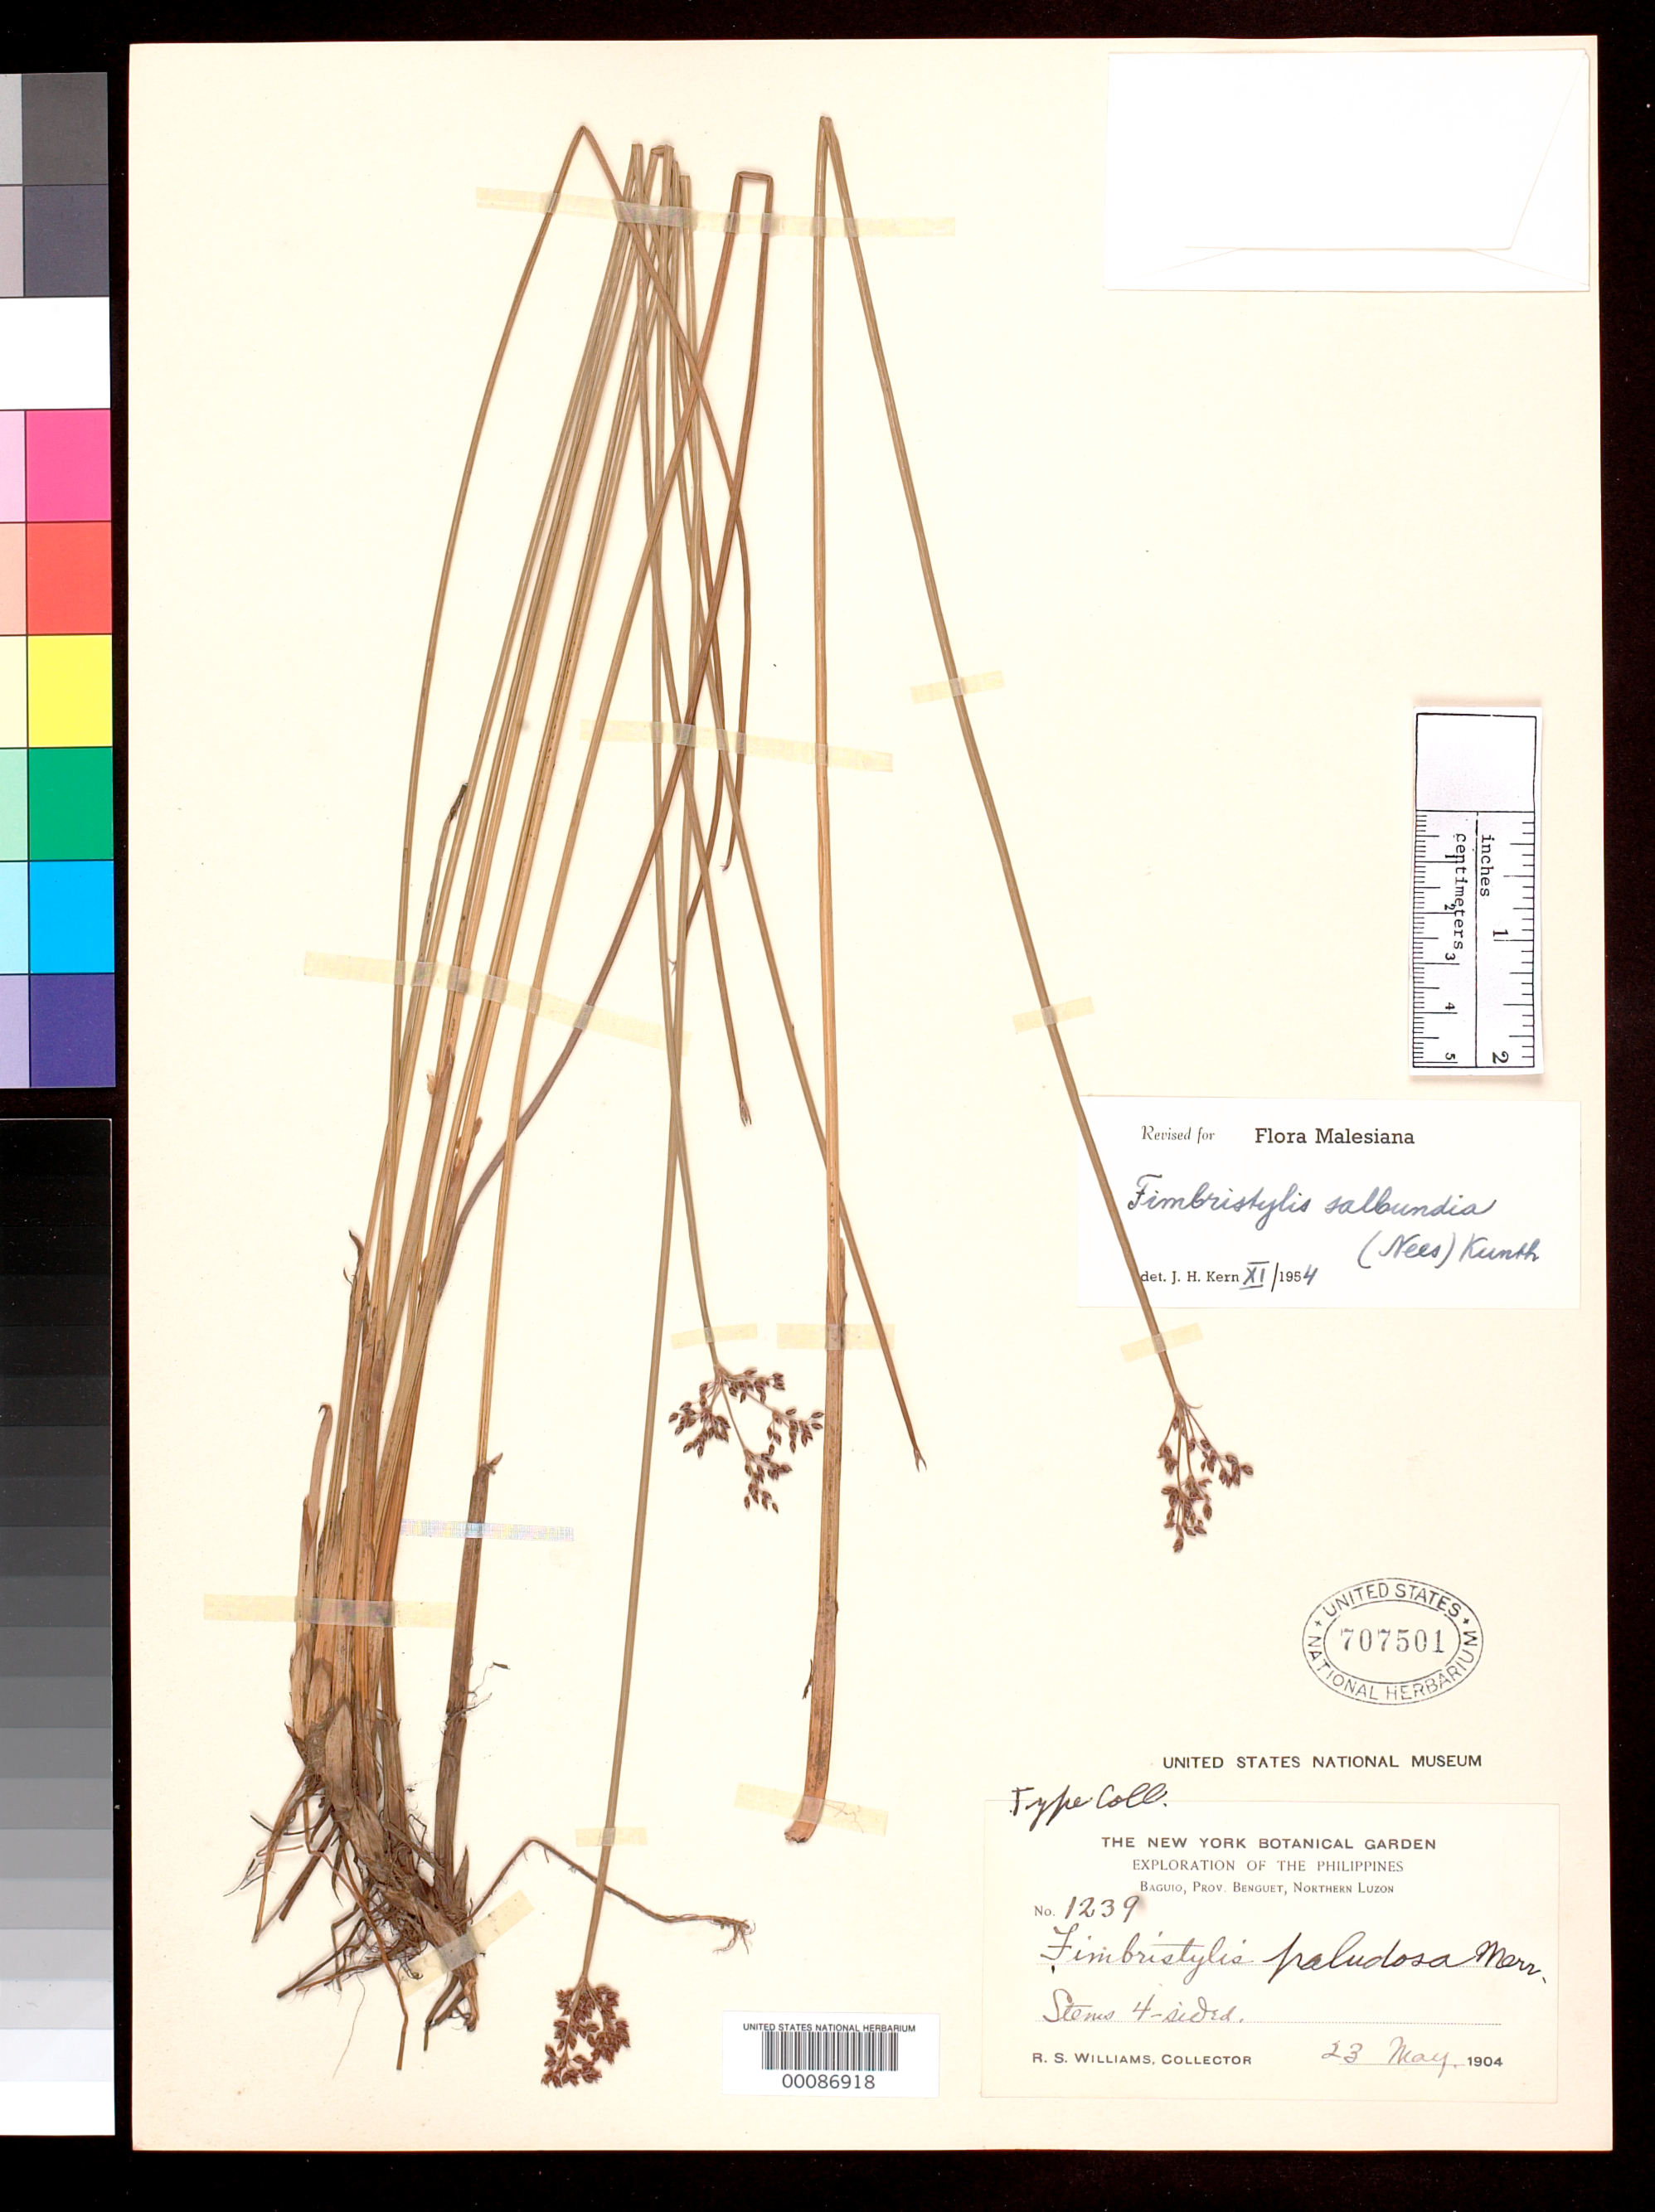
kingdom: Plantae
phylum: Tracheophyta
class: Liliopsida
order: Poales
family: Cyperaceae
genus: Fimbristylis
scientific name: Fimbristylis paludosa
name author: Merr.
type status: Isotype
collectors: R. S. Williams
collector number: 1239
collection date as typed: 23 May 1904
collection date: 1904-05-23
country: Philippines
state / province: Cordillera (Administrative Region)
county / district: Benguet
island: Luzon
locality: Baguio.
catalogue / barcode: US 707501